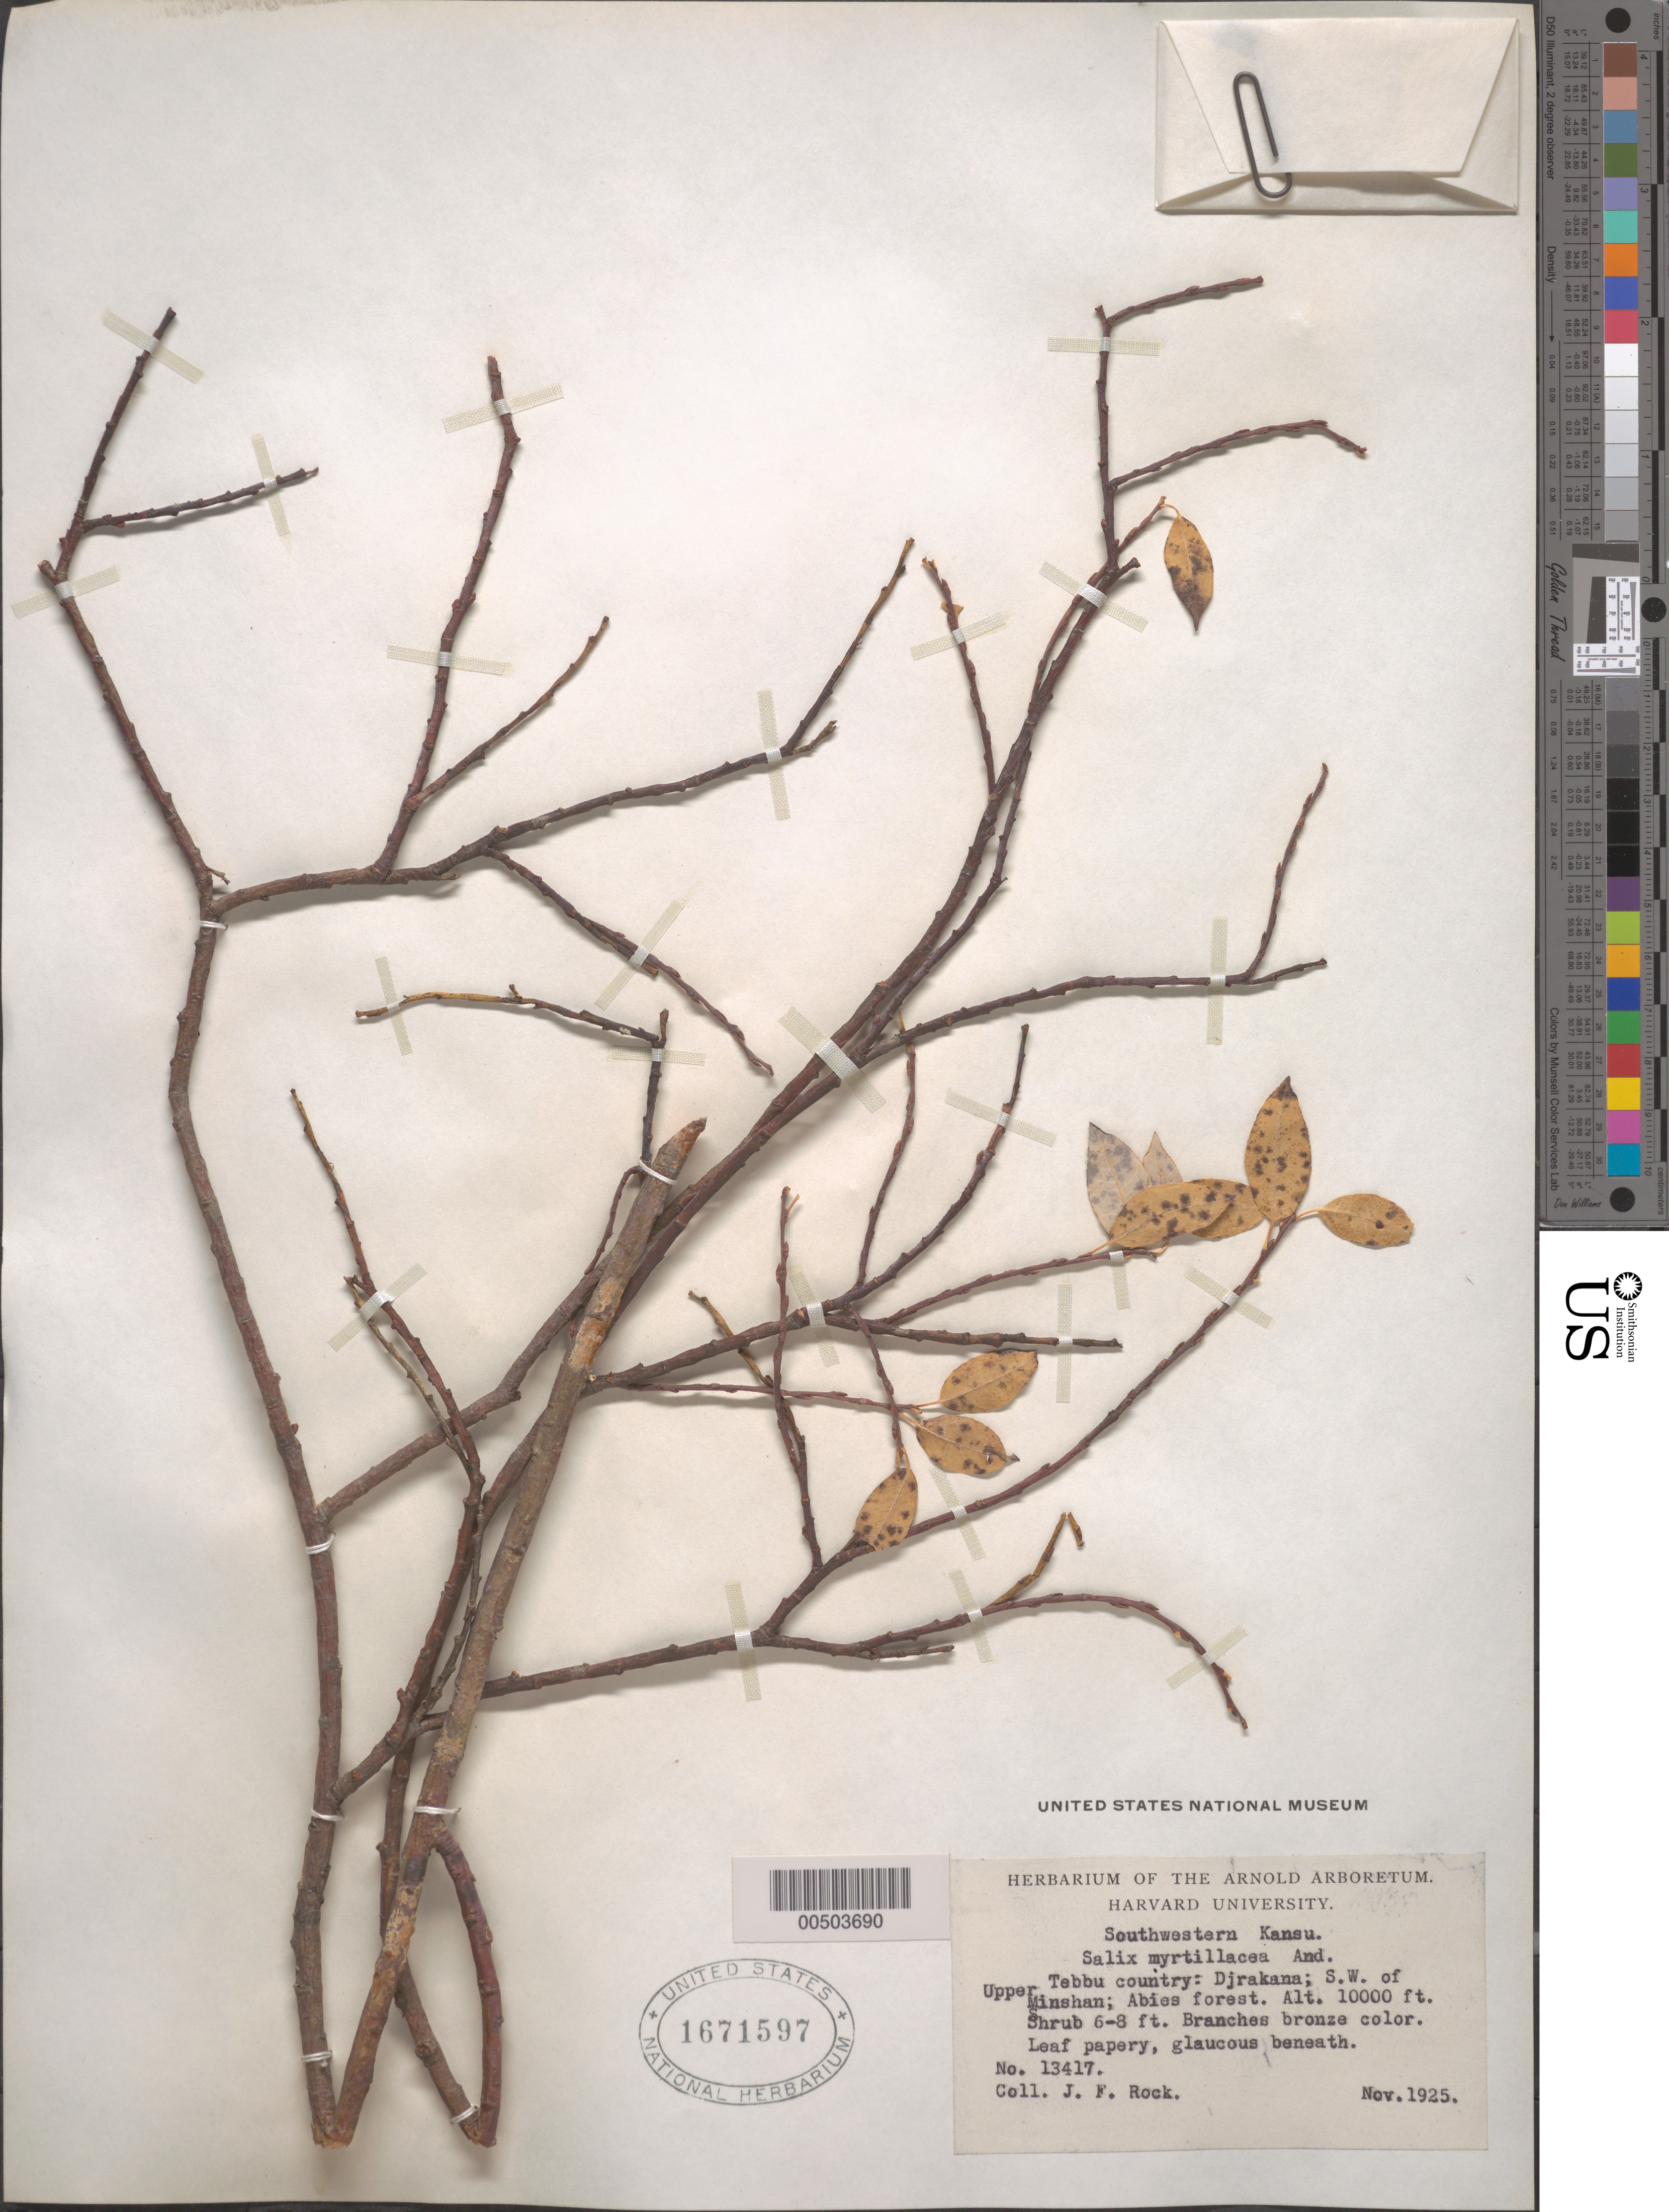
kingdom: Plantae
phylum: Tracheophyta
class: Magnoliopsida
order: Malpighiales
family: Salicaceae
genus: Salix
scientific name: Salix myrtillacea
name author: Andersson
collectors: J. F. Rock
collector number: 13417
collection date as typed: Nov 1925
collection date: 1925-11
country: China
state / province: Gansu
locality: Djrakana; S. of Minshan; Abies forest, (Tebbu District)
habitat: Shrub 6-8 ft. Branches bronze color. Leaf papery, glaucous beneath.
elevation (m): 3048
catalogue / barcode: US 1671597